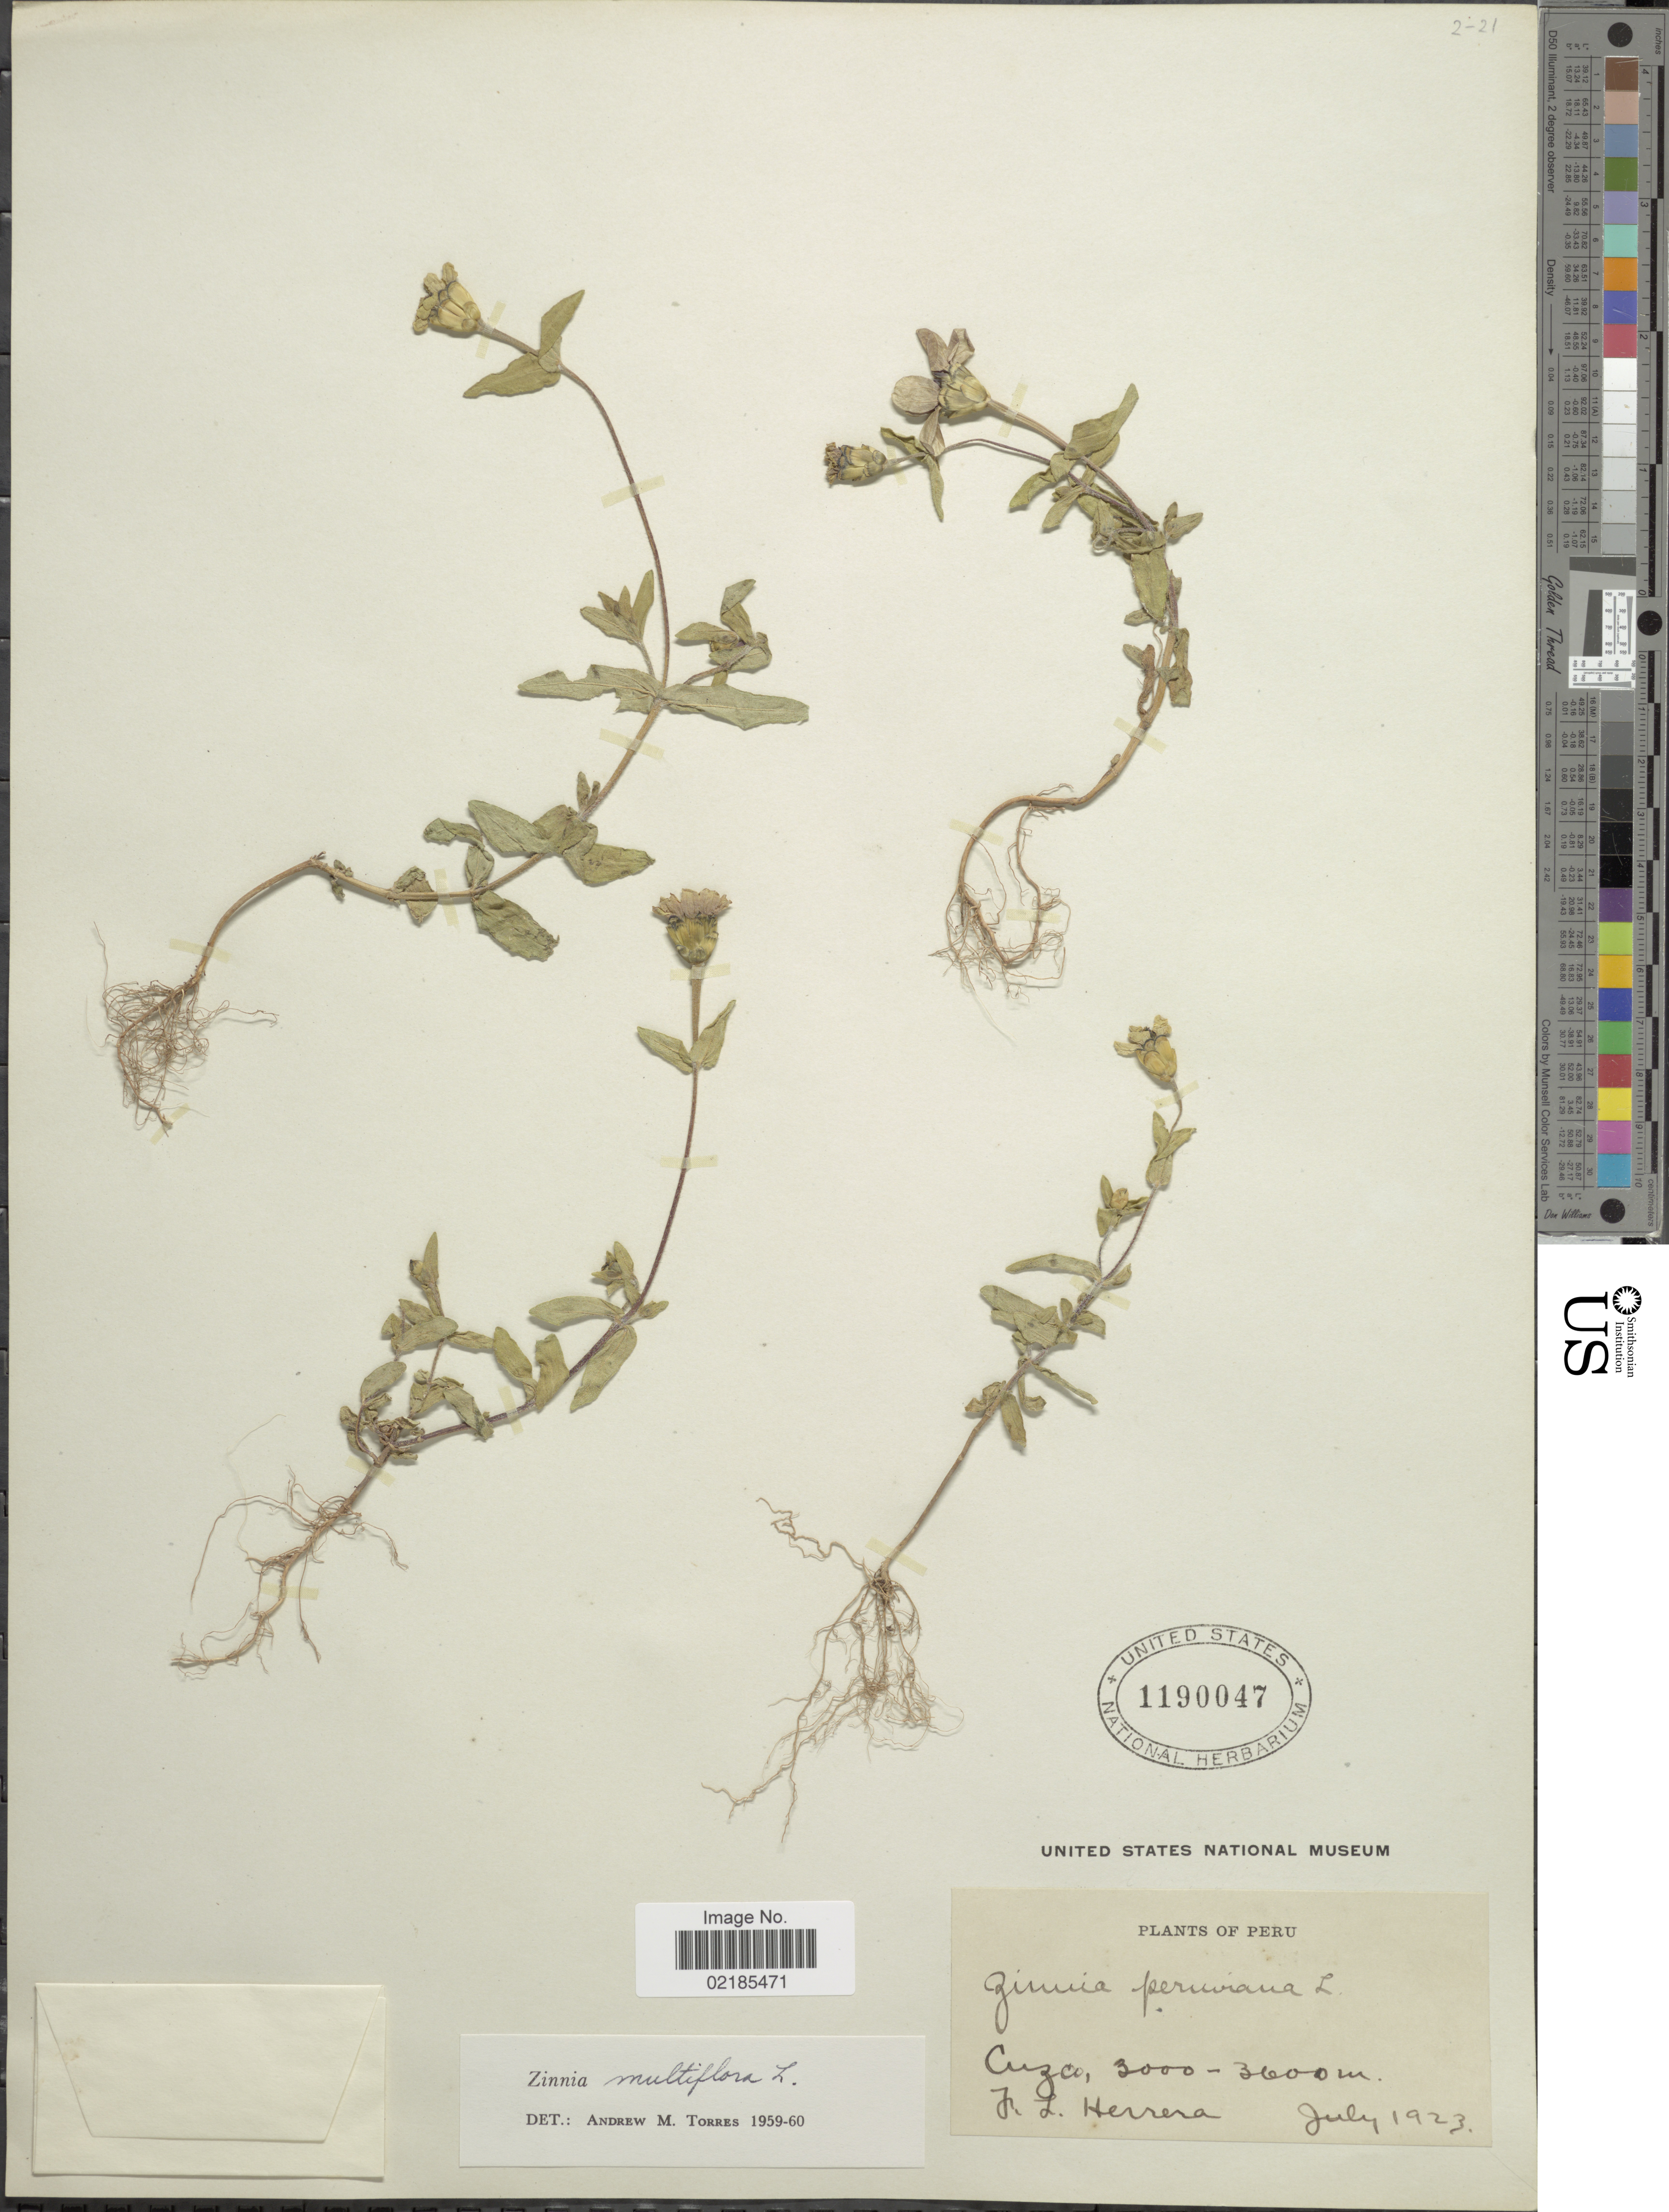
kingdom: Plantae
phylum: Tracheophyta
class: Magnoliopsida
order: Asterales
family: Asteraceae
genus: Zinnia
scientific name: Zinnia multiflora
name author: L.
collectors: F. L. Herrera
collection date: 1923-07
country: Peru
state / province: Cusco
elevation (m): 3000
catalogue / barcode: US 1190047